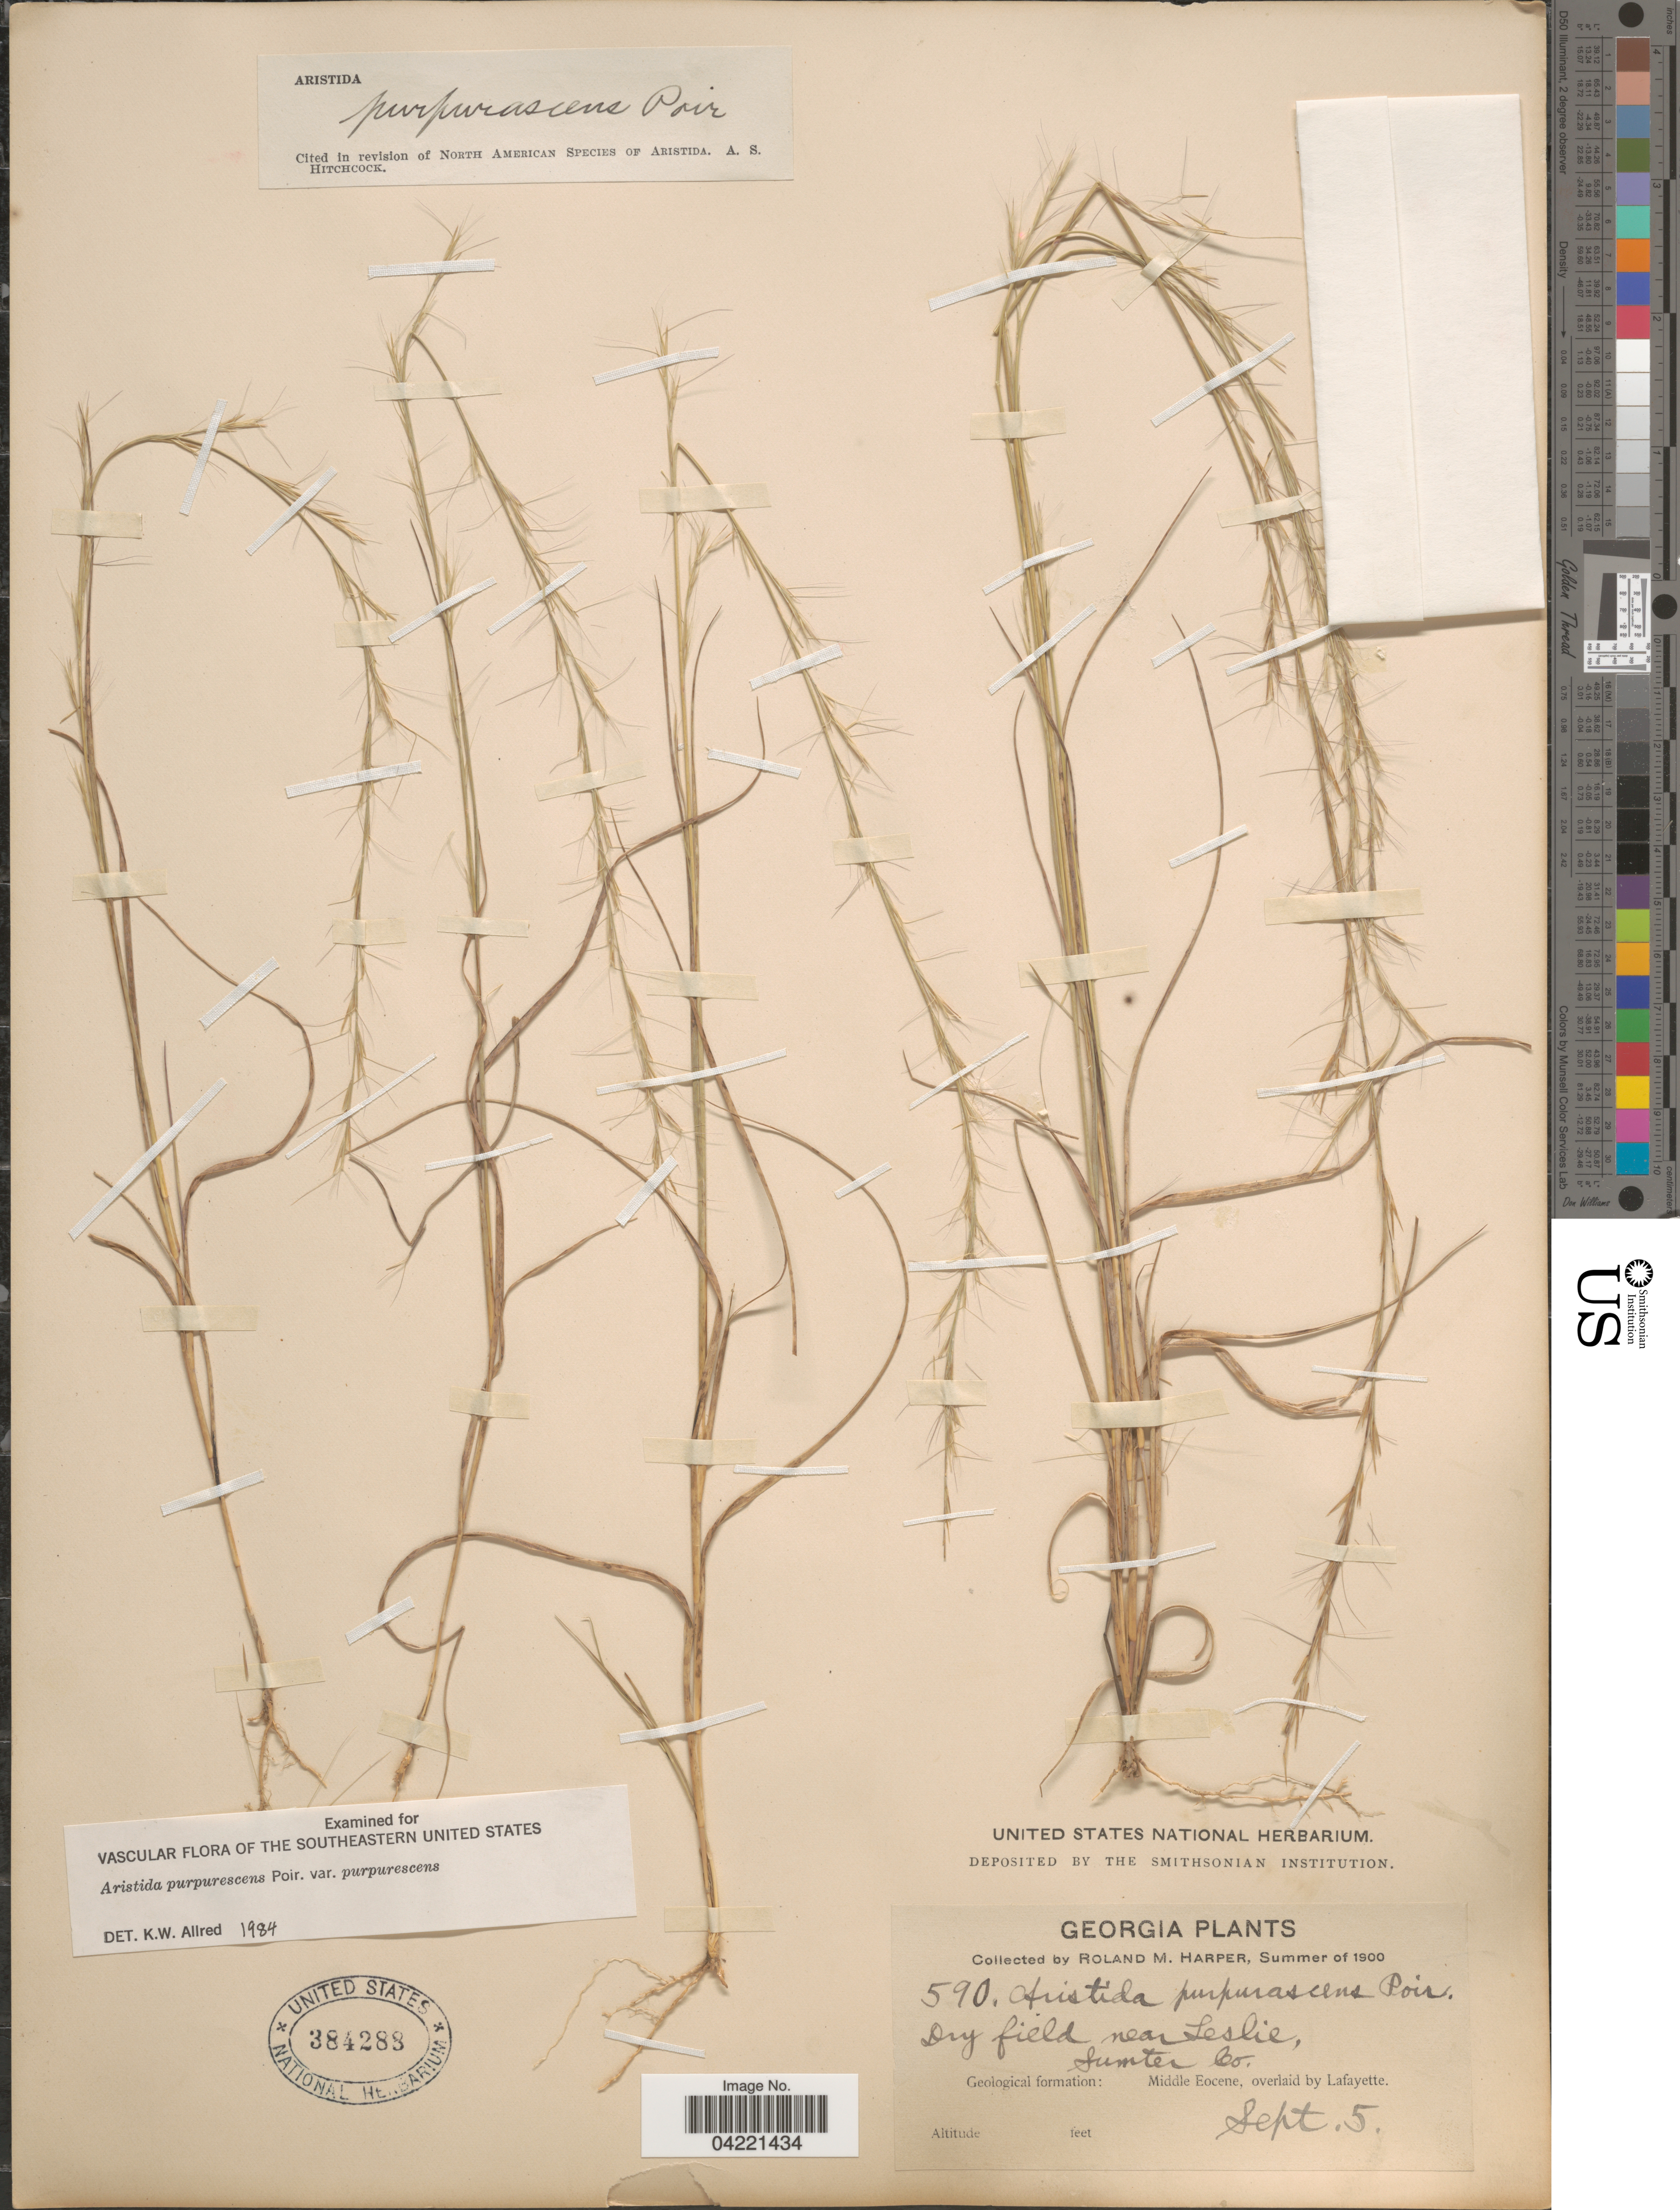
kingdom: Plantae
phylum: Tracheophyta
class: Liliopsida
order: Poales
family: Poaceae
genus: Aristida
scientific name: Aristida purpurascens var. purpurescens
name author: Poir.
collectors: R. M. Harper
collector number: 590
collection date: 1900-09-05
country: United States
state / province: Georgia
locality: Dry field near Leslie, Sumter Co. Geological formation: Middle Eocene, overlaid by Lafayette.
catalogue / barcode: US 384288